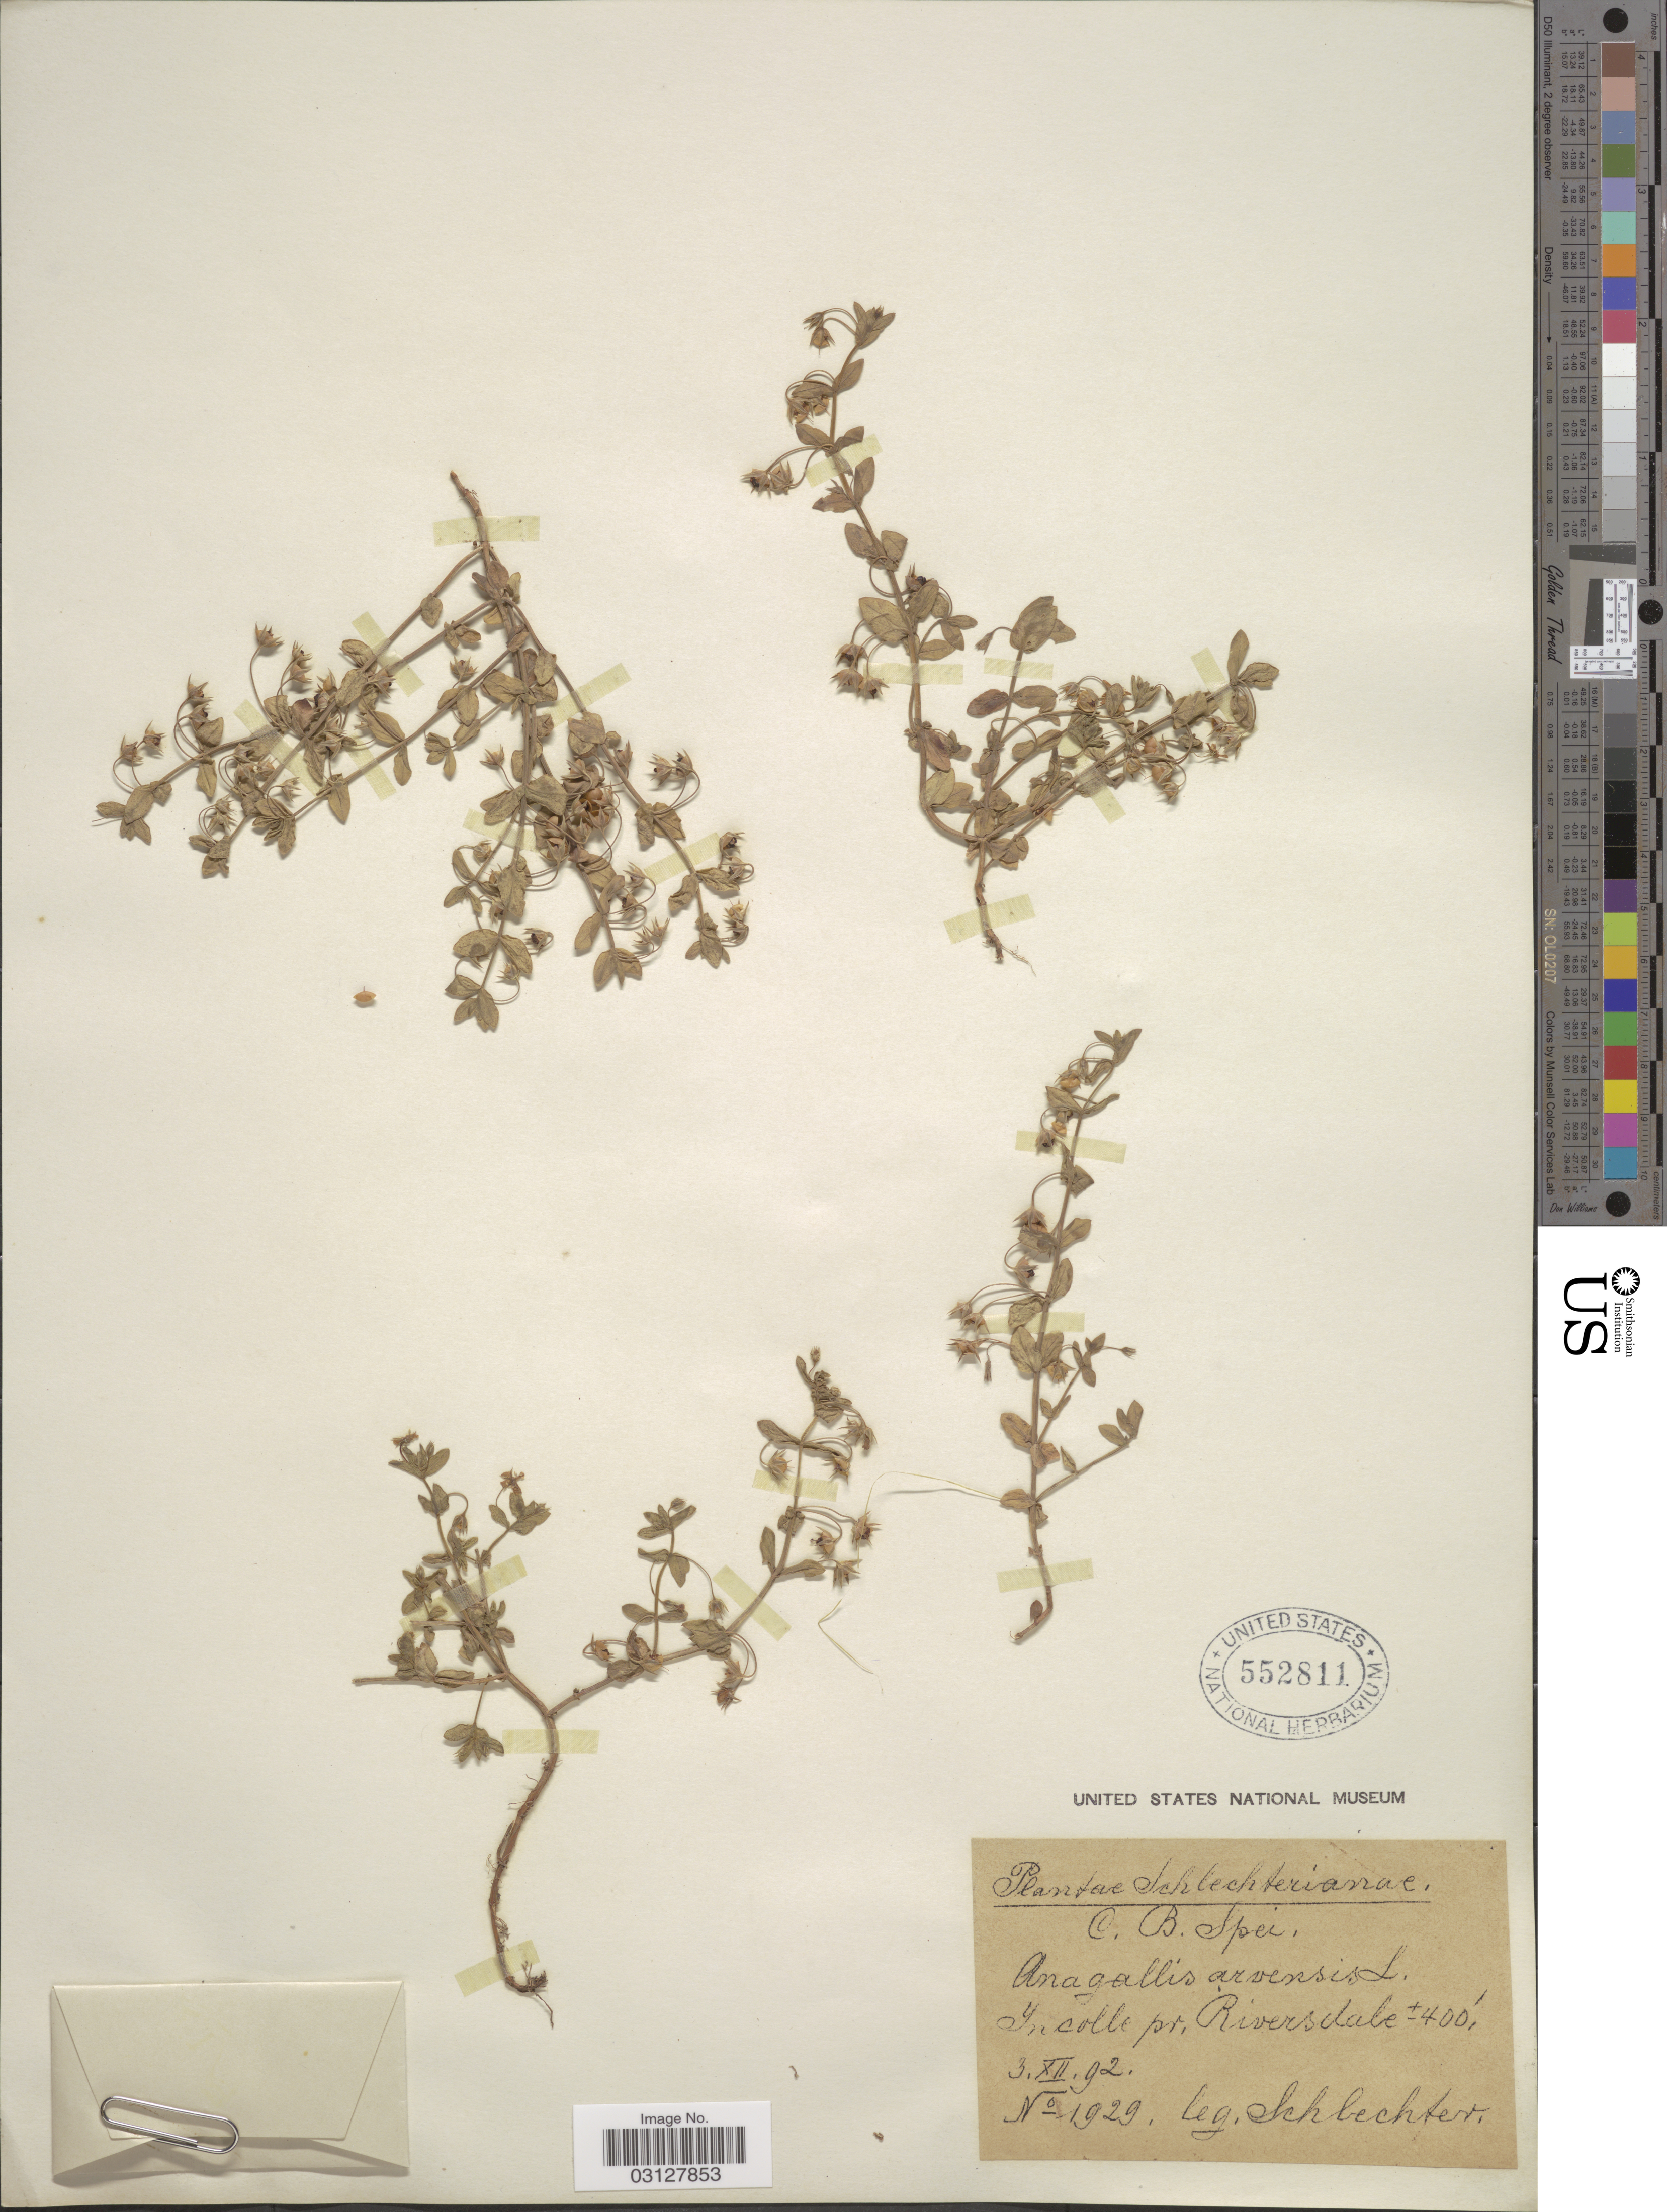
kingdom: Plantae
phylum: Tracheophyta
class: Magnoliopsida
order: Ericales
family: Primulaceae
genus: Anagallis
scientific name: Anagallis arvensis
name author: L.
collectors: Schlechter, --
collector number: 1929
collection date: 1892-12-03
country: South Africa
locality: C.B. Spei. In colle pr. Riversdale.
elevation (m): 122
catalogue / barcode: US 552811